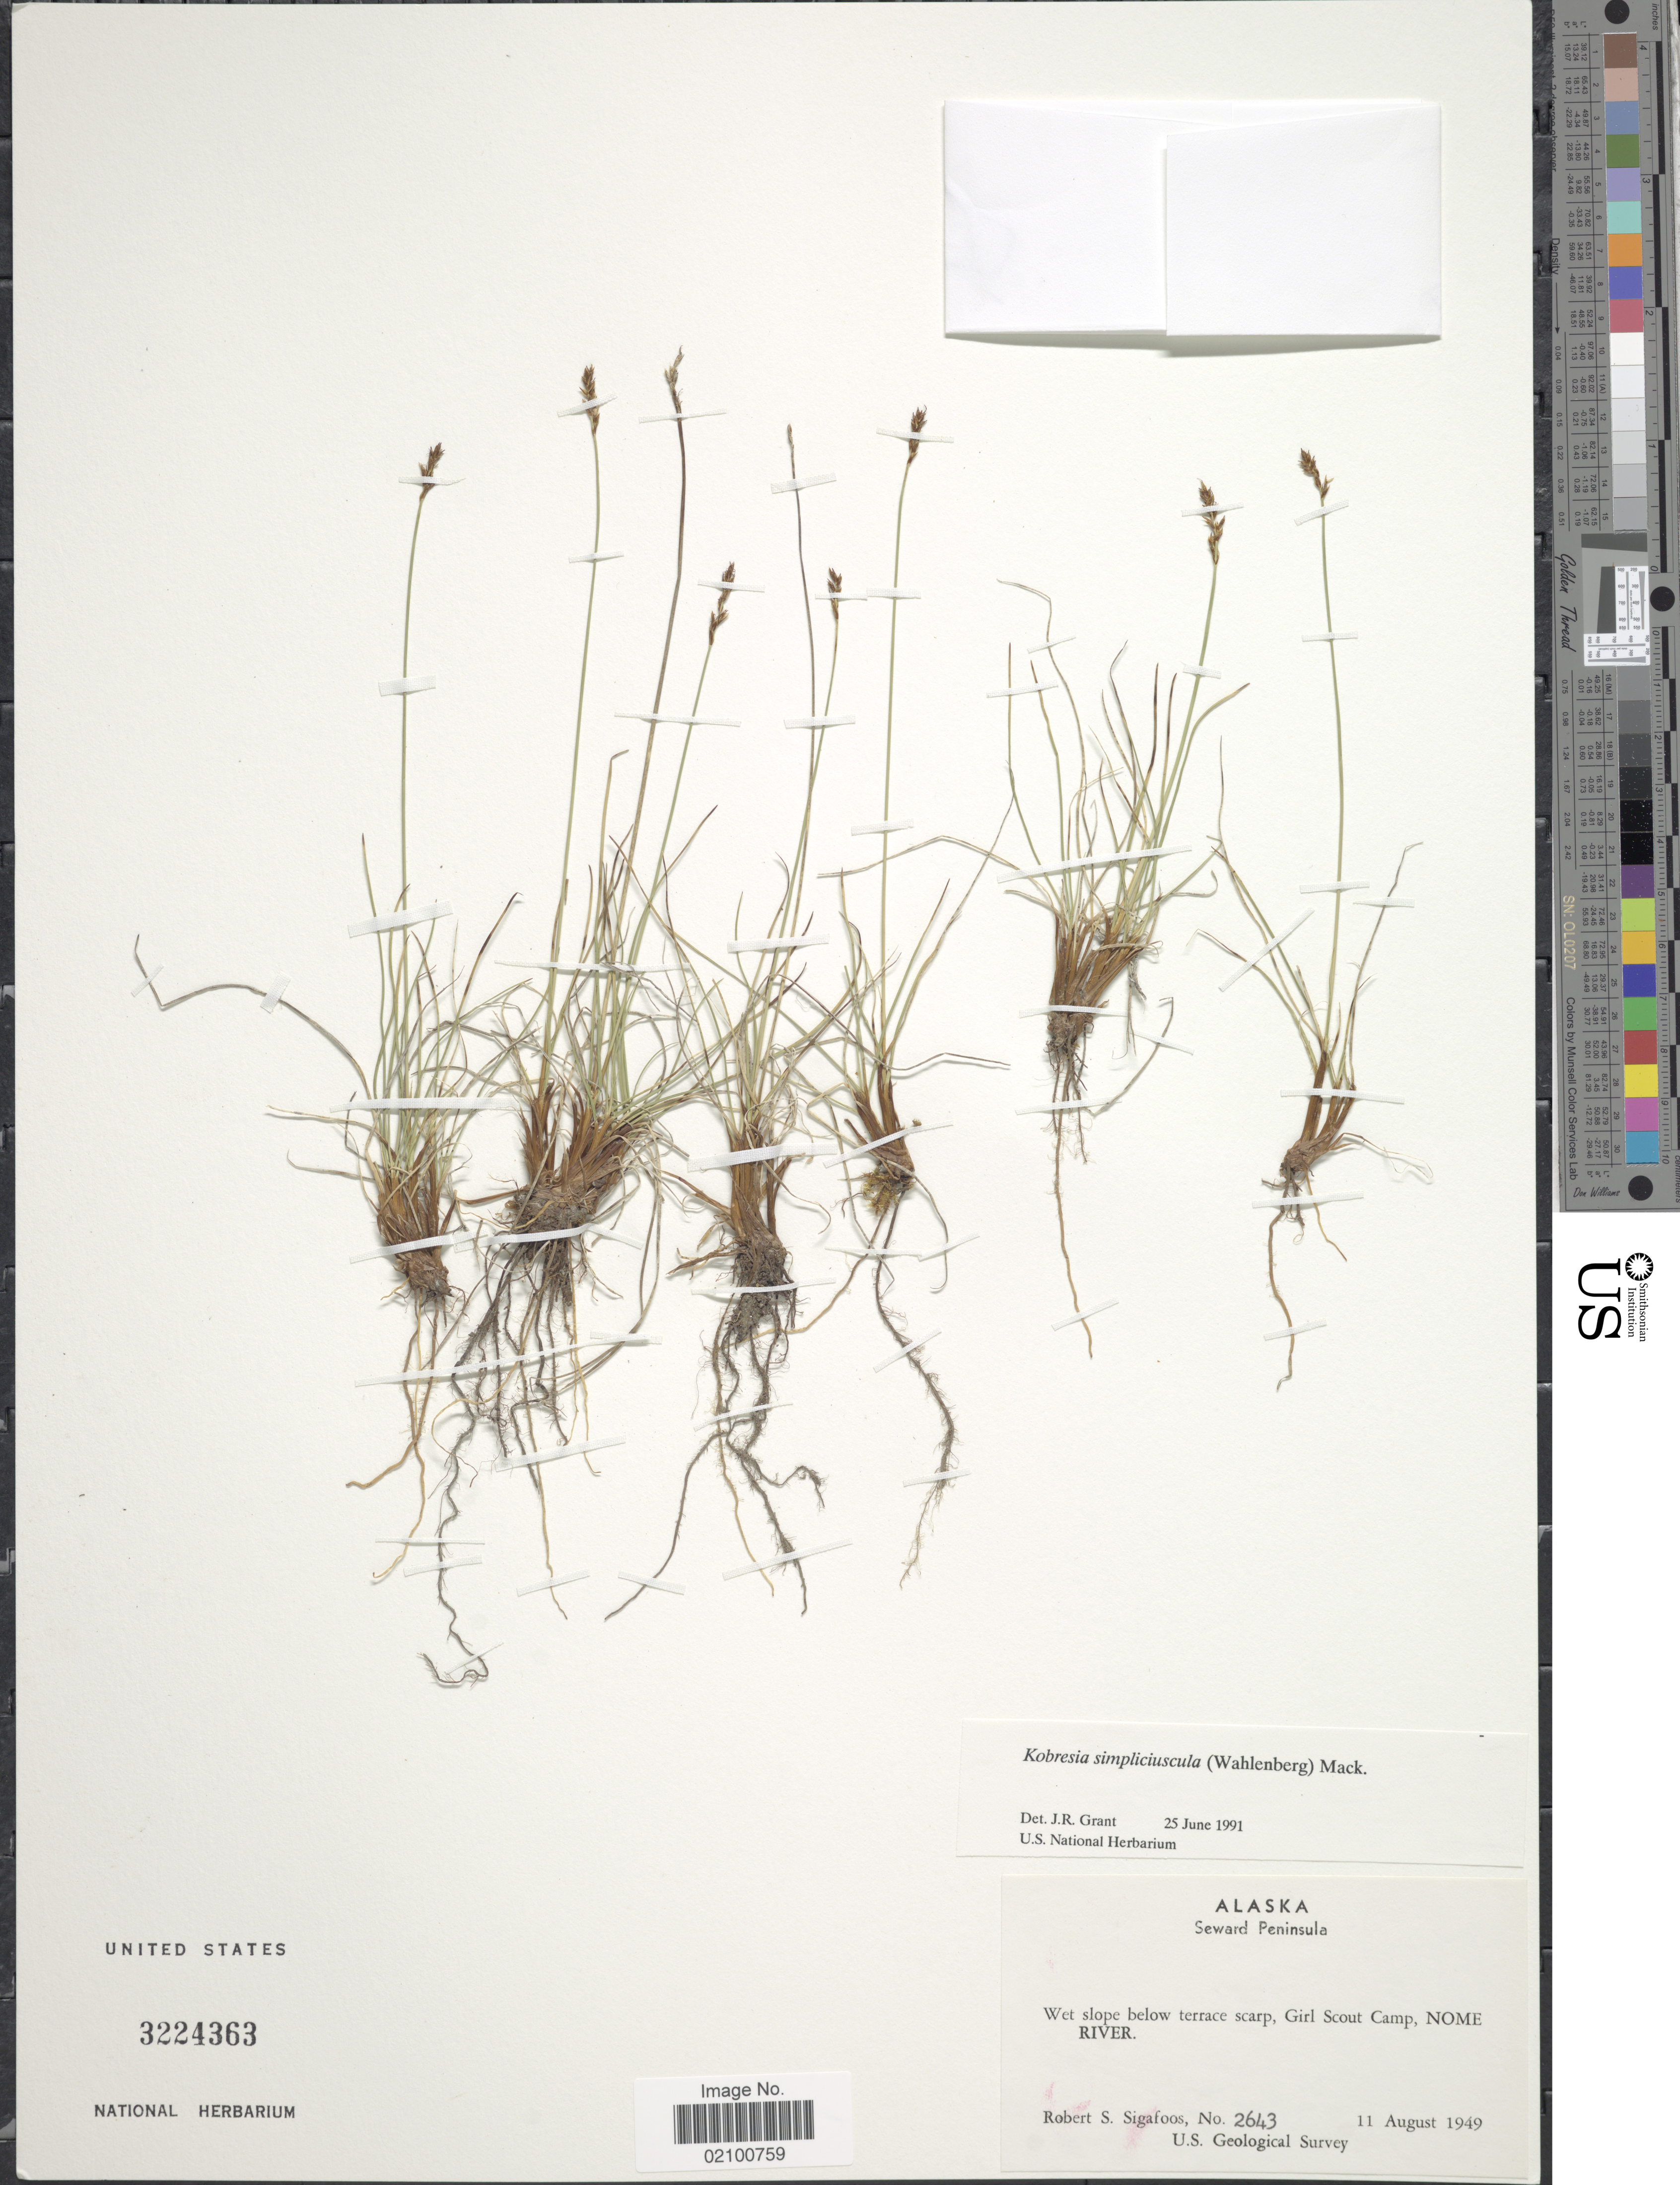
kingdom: Plantae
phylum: Tracheophyta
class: Liliopsida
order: Poales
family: Cyperaceae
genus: Carex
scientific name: Carex simpliciuscula subsp. simpliciuscula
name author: Wahlenb.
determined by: Strong, M. T., (US), Smithsonian Institution - National Museum of Natural History (UNITED STATES)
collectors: R. Sigafoos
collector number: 2643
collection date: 1949-08-11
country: United States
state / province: Alaska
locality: Seward Peninsula, slope below terrace scarp, Girl Scout Camp, Nome River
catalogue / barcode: US 3224363